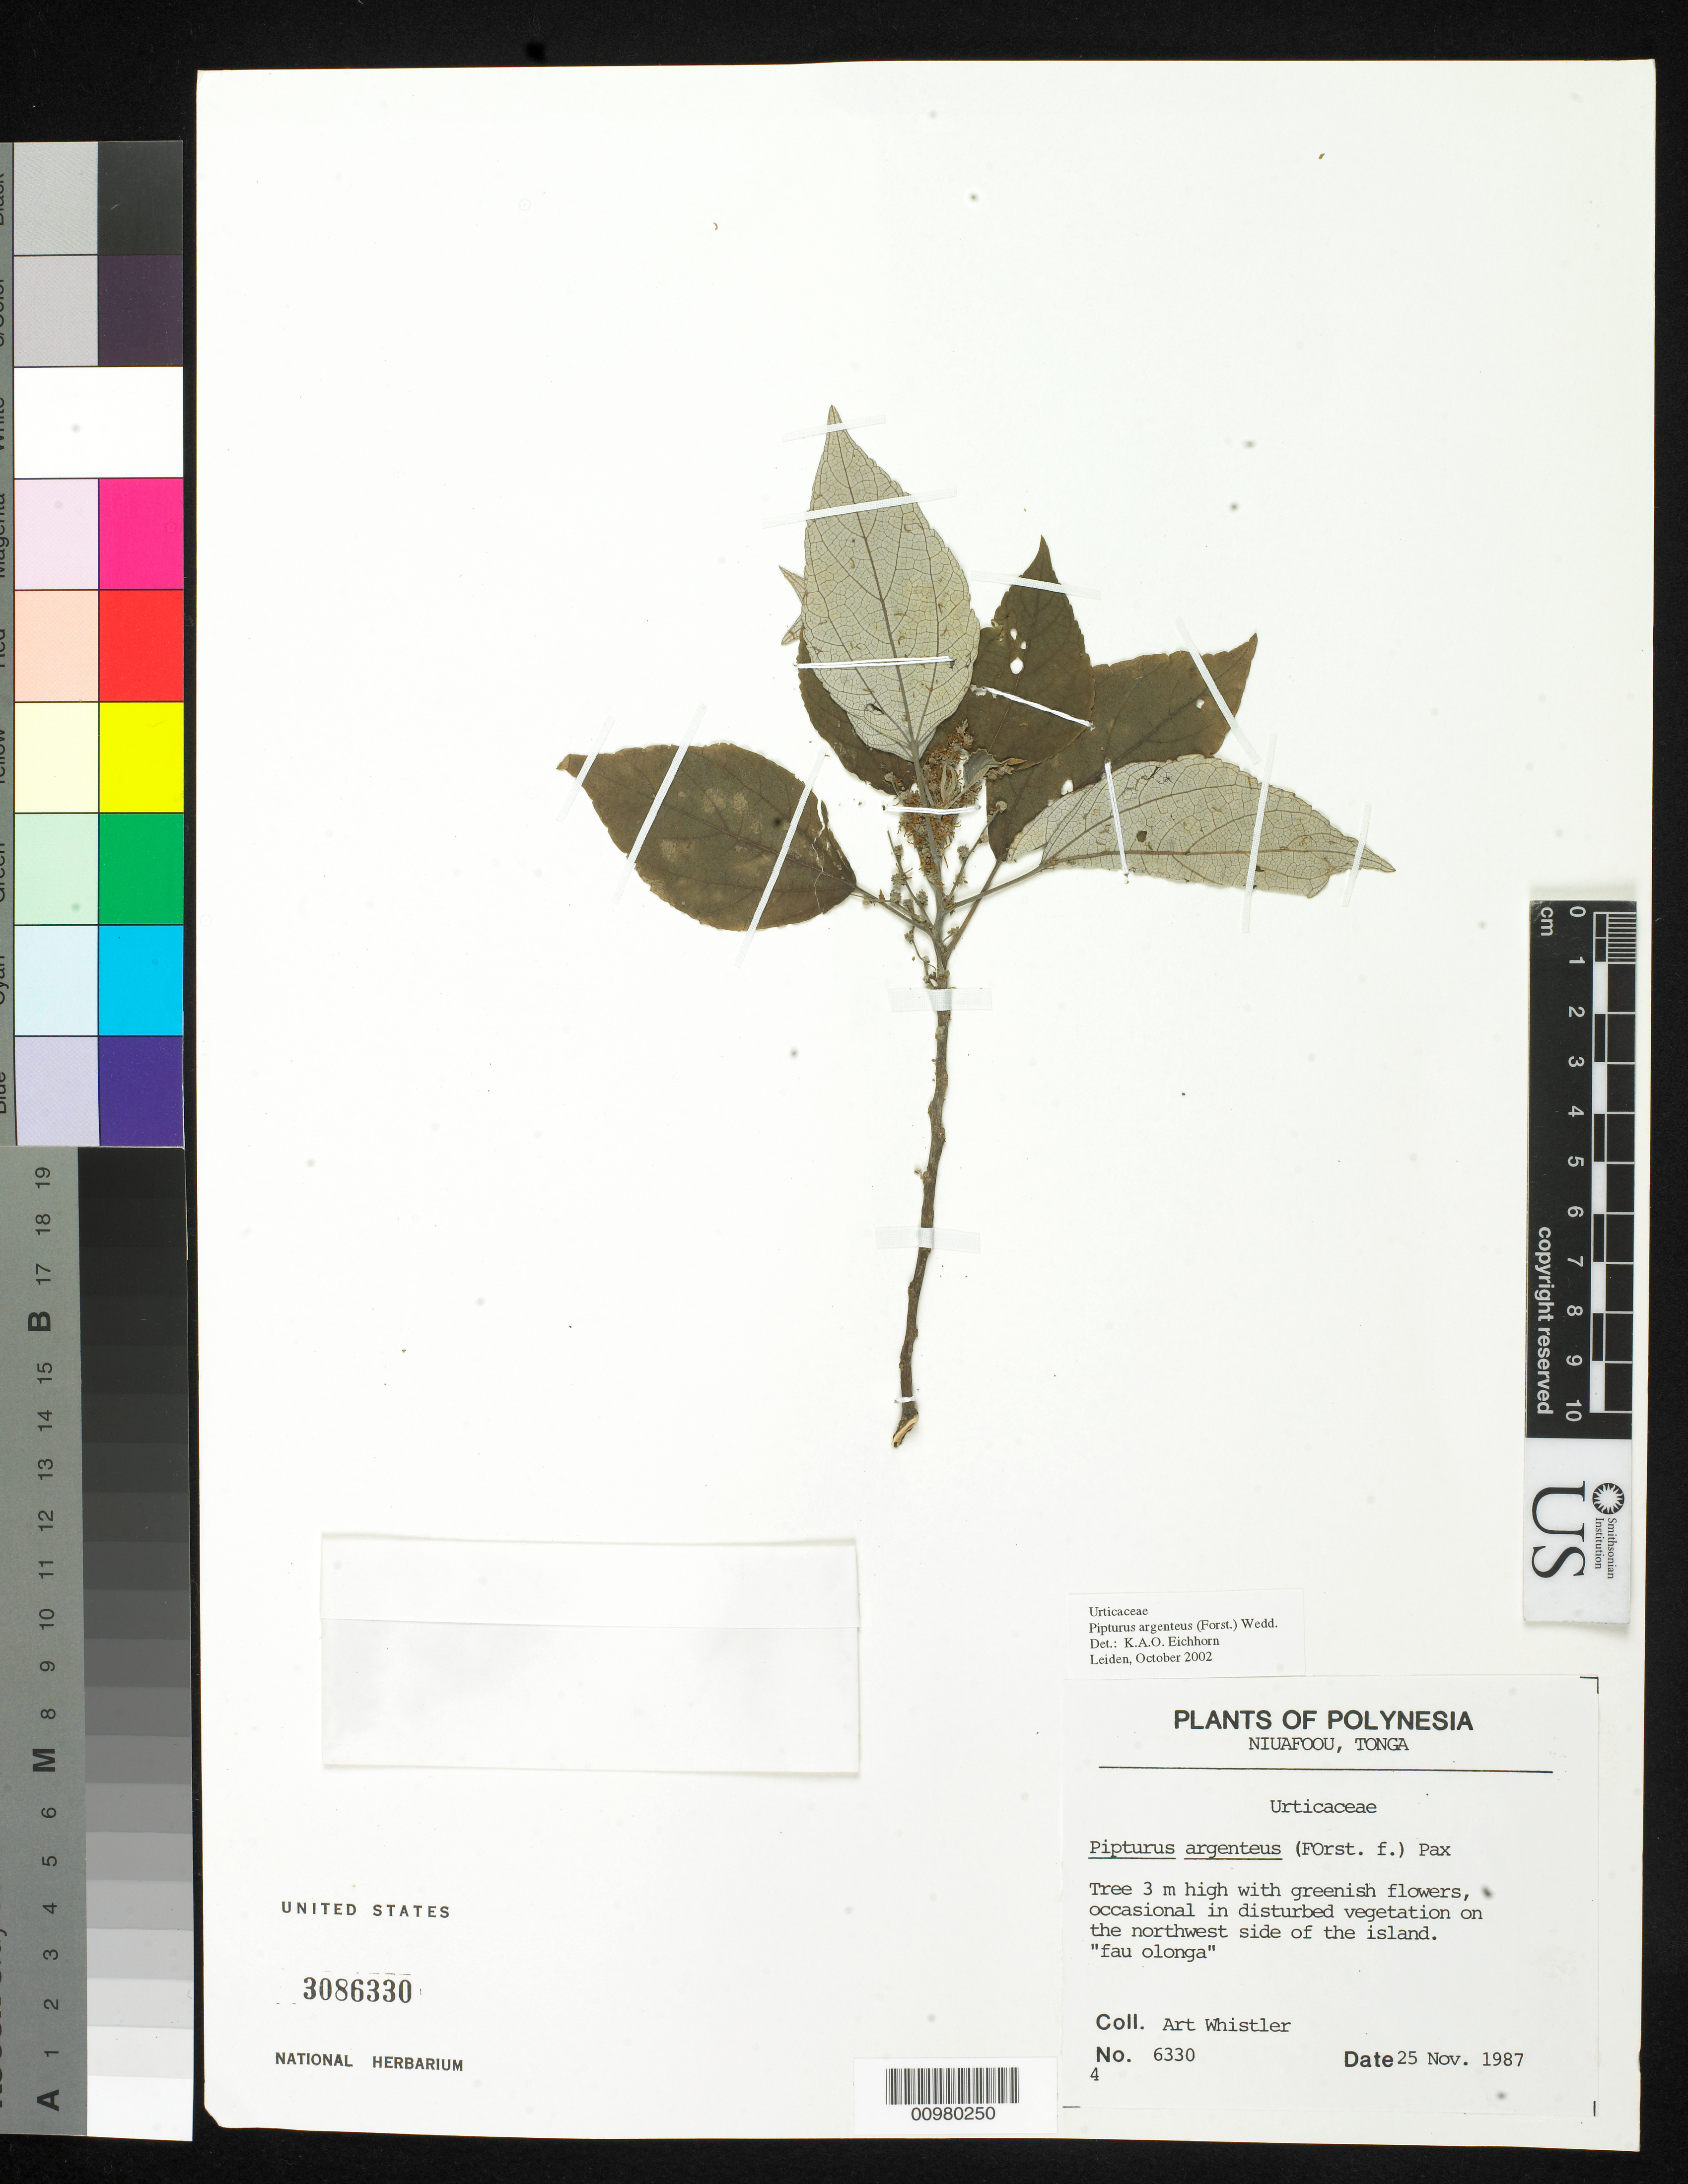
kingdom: Plantae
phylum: Tracheophyta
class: Magnoliopsida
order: Rosales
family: Urticaceae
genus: Pipturus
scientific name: Pipturus argenteus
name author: (G. Forst.) Wedd.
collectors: A. Whistler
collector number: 6330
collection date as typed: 25 Nov 1987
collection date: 1987-11-25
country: Tonga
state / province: Tonga Outliers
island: Niuafo'ou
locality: NW side of the island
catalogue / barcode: US 3086330